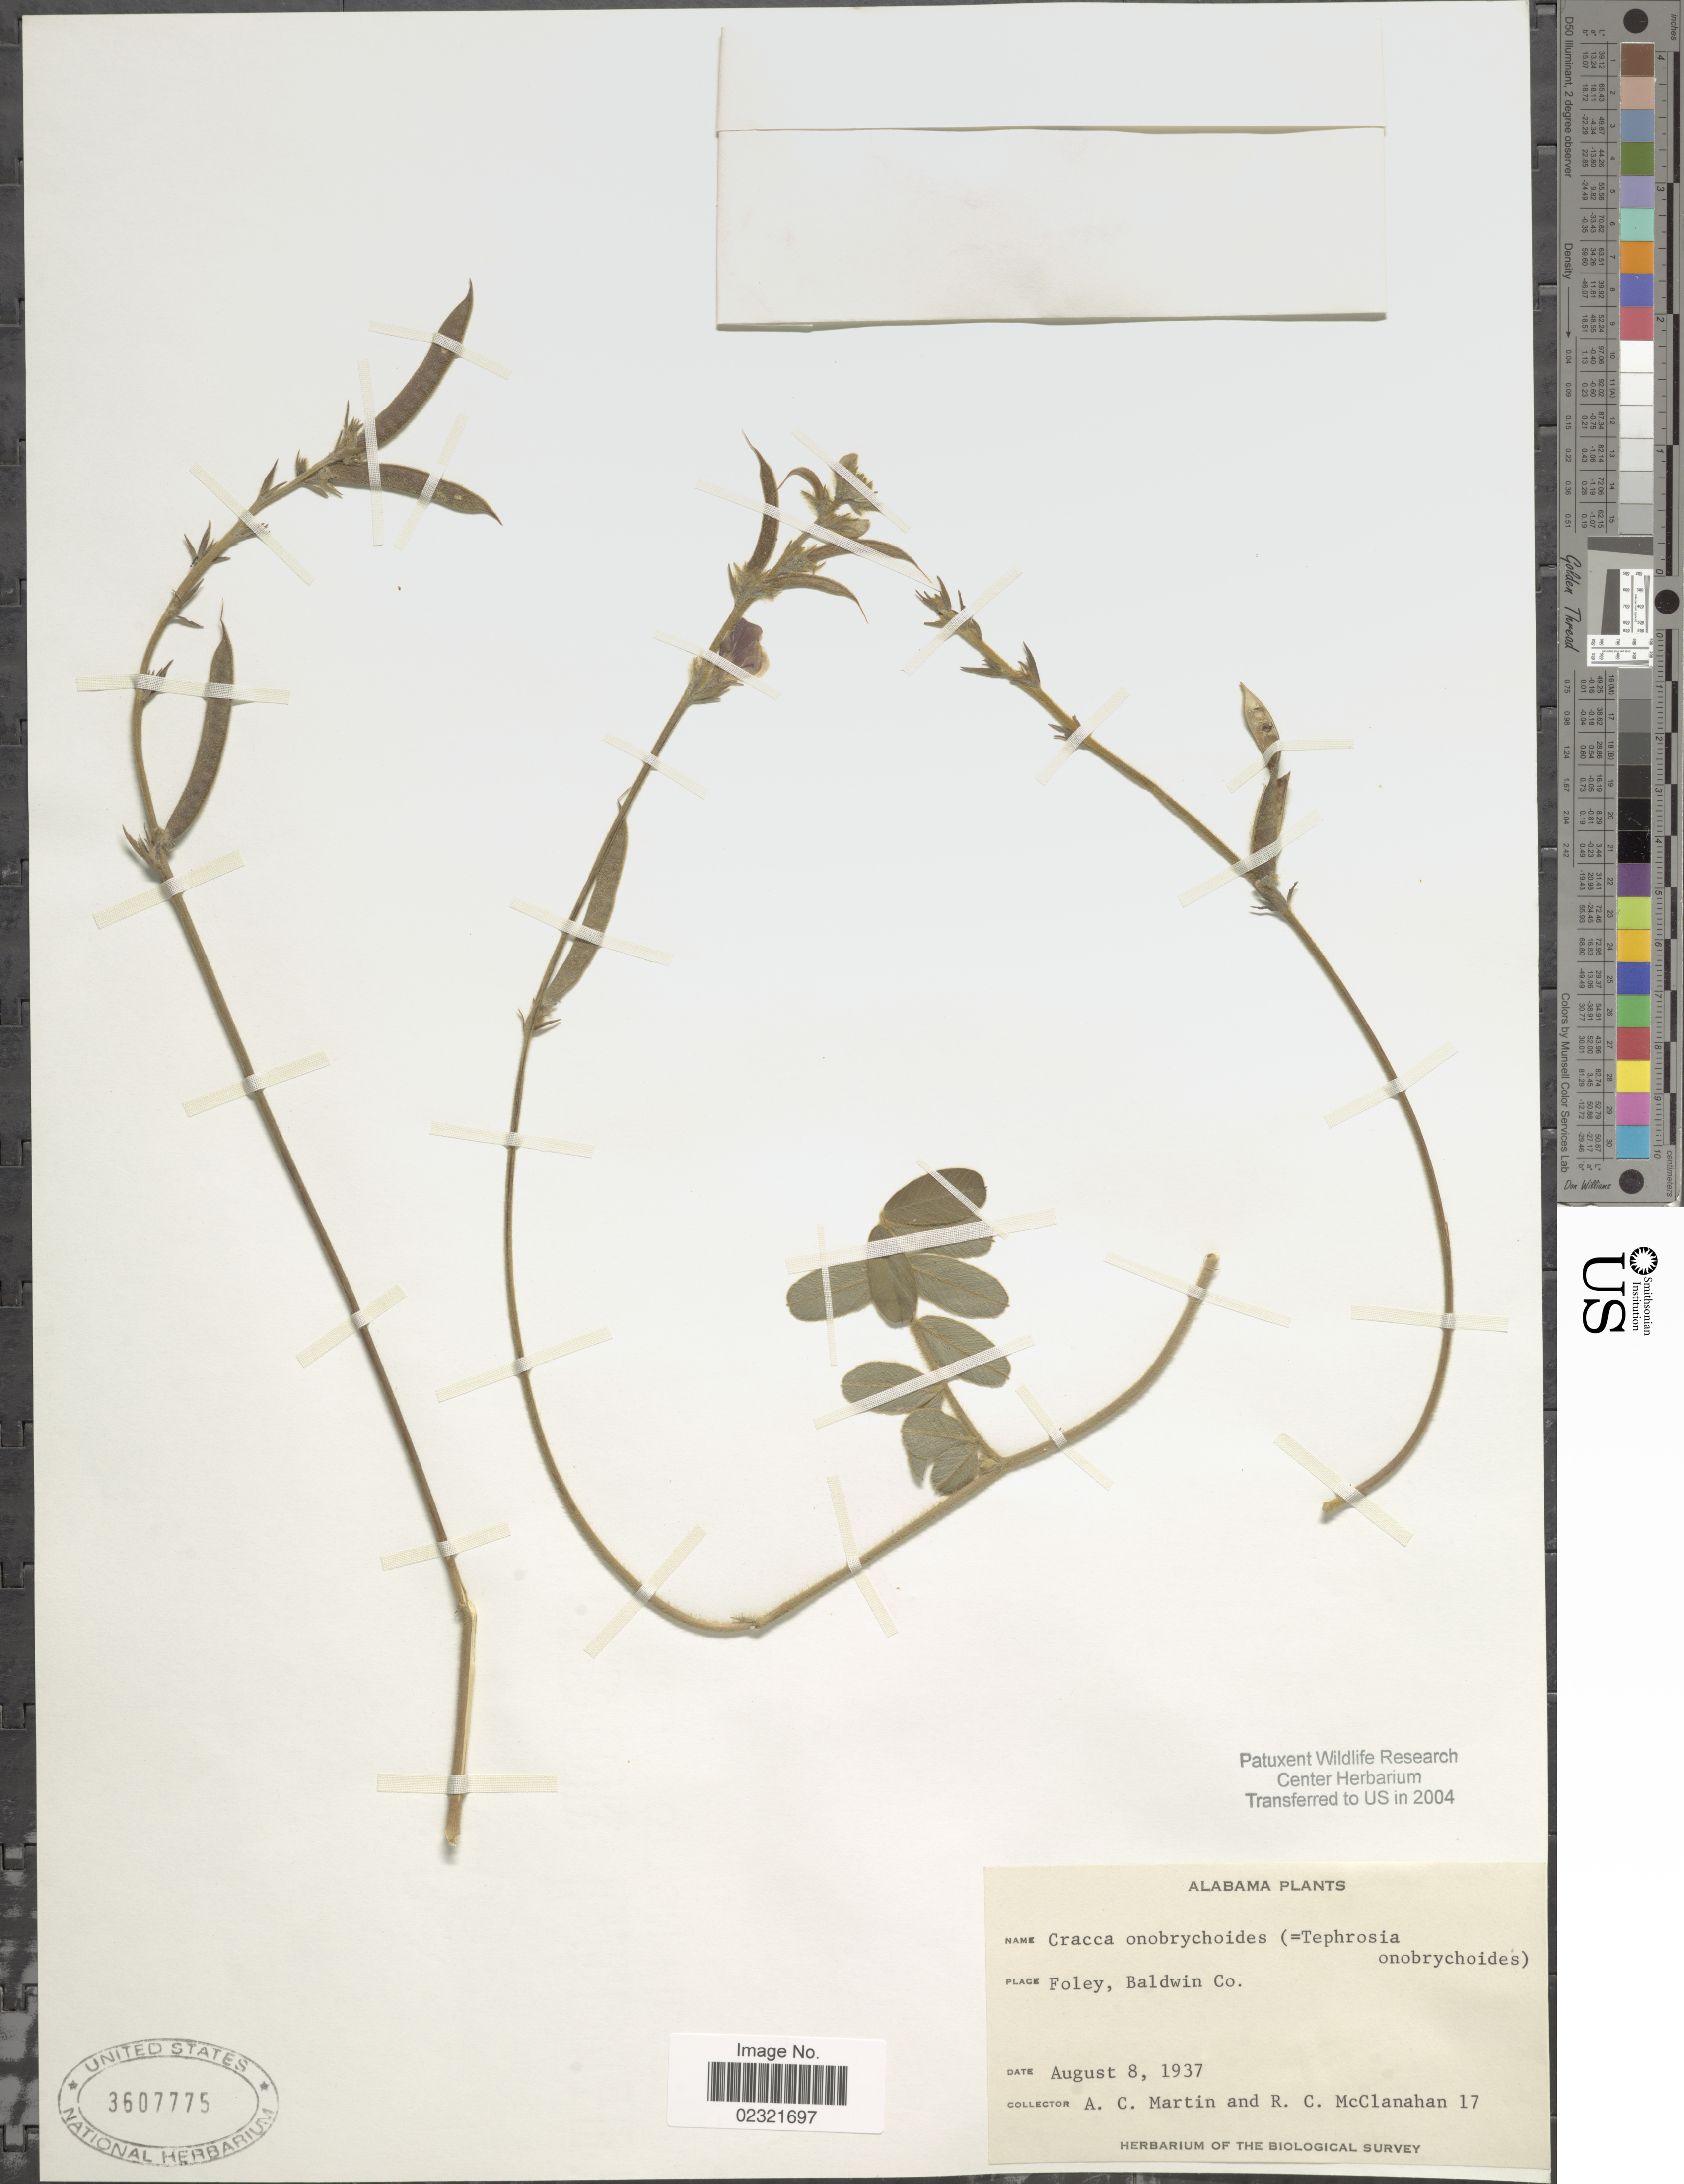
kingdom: Plantae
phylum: Tracheophyta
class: Magnoliopsida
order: Fabales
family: Fabaceae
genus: Tephrosia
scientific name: Tephrosia onobrychoides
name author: Nutt.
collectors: A. C. Martin & R. McClanahan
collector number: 17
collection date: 1937-08-08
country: United States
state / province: Alabama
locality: Foley, Baldwin Co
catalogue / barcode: US 3607775